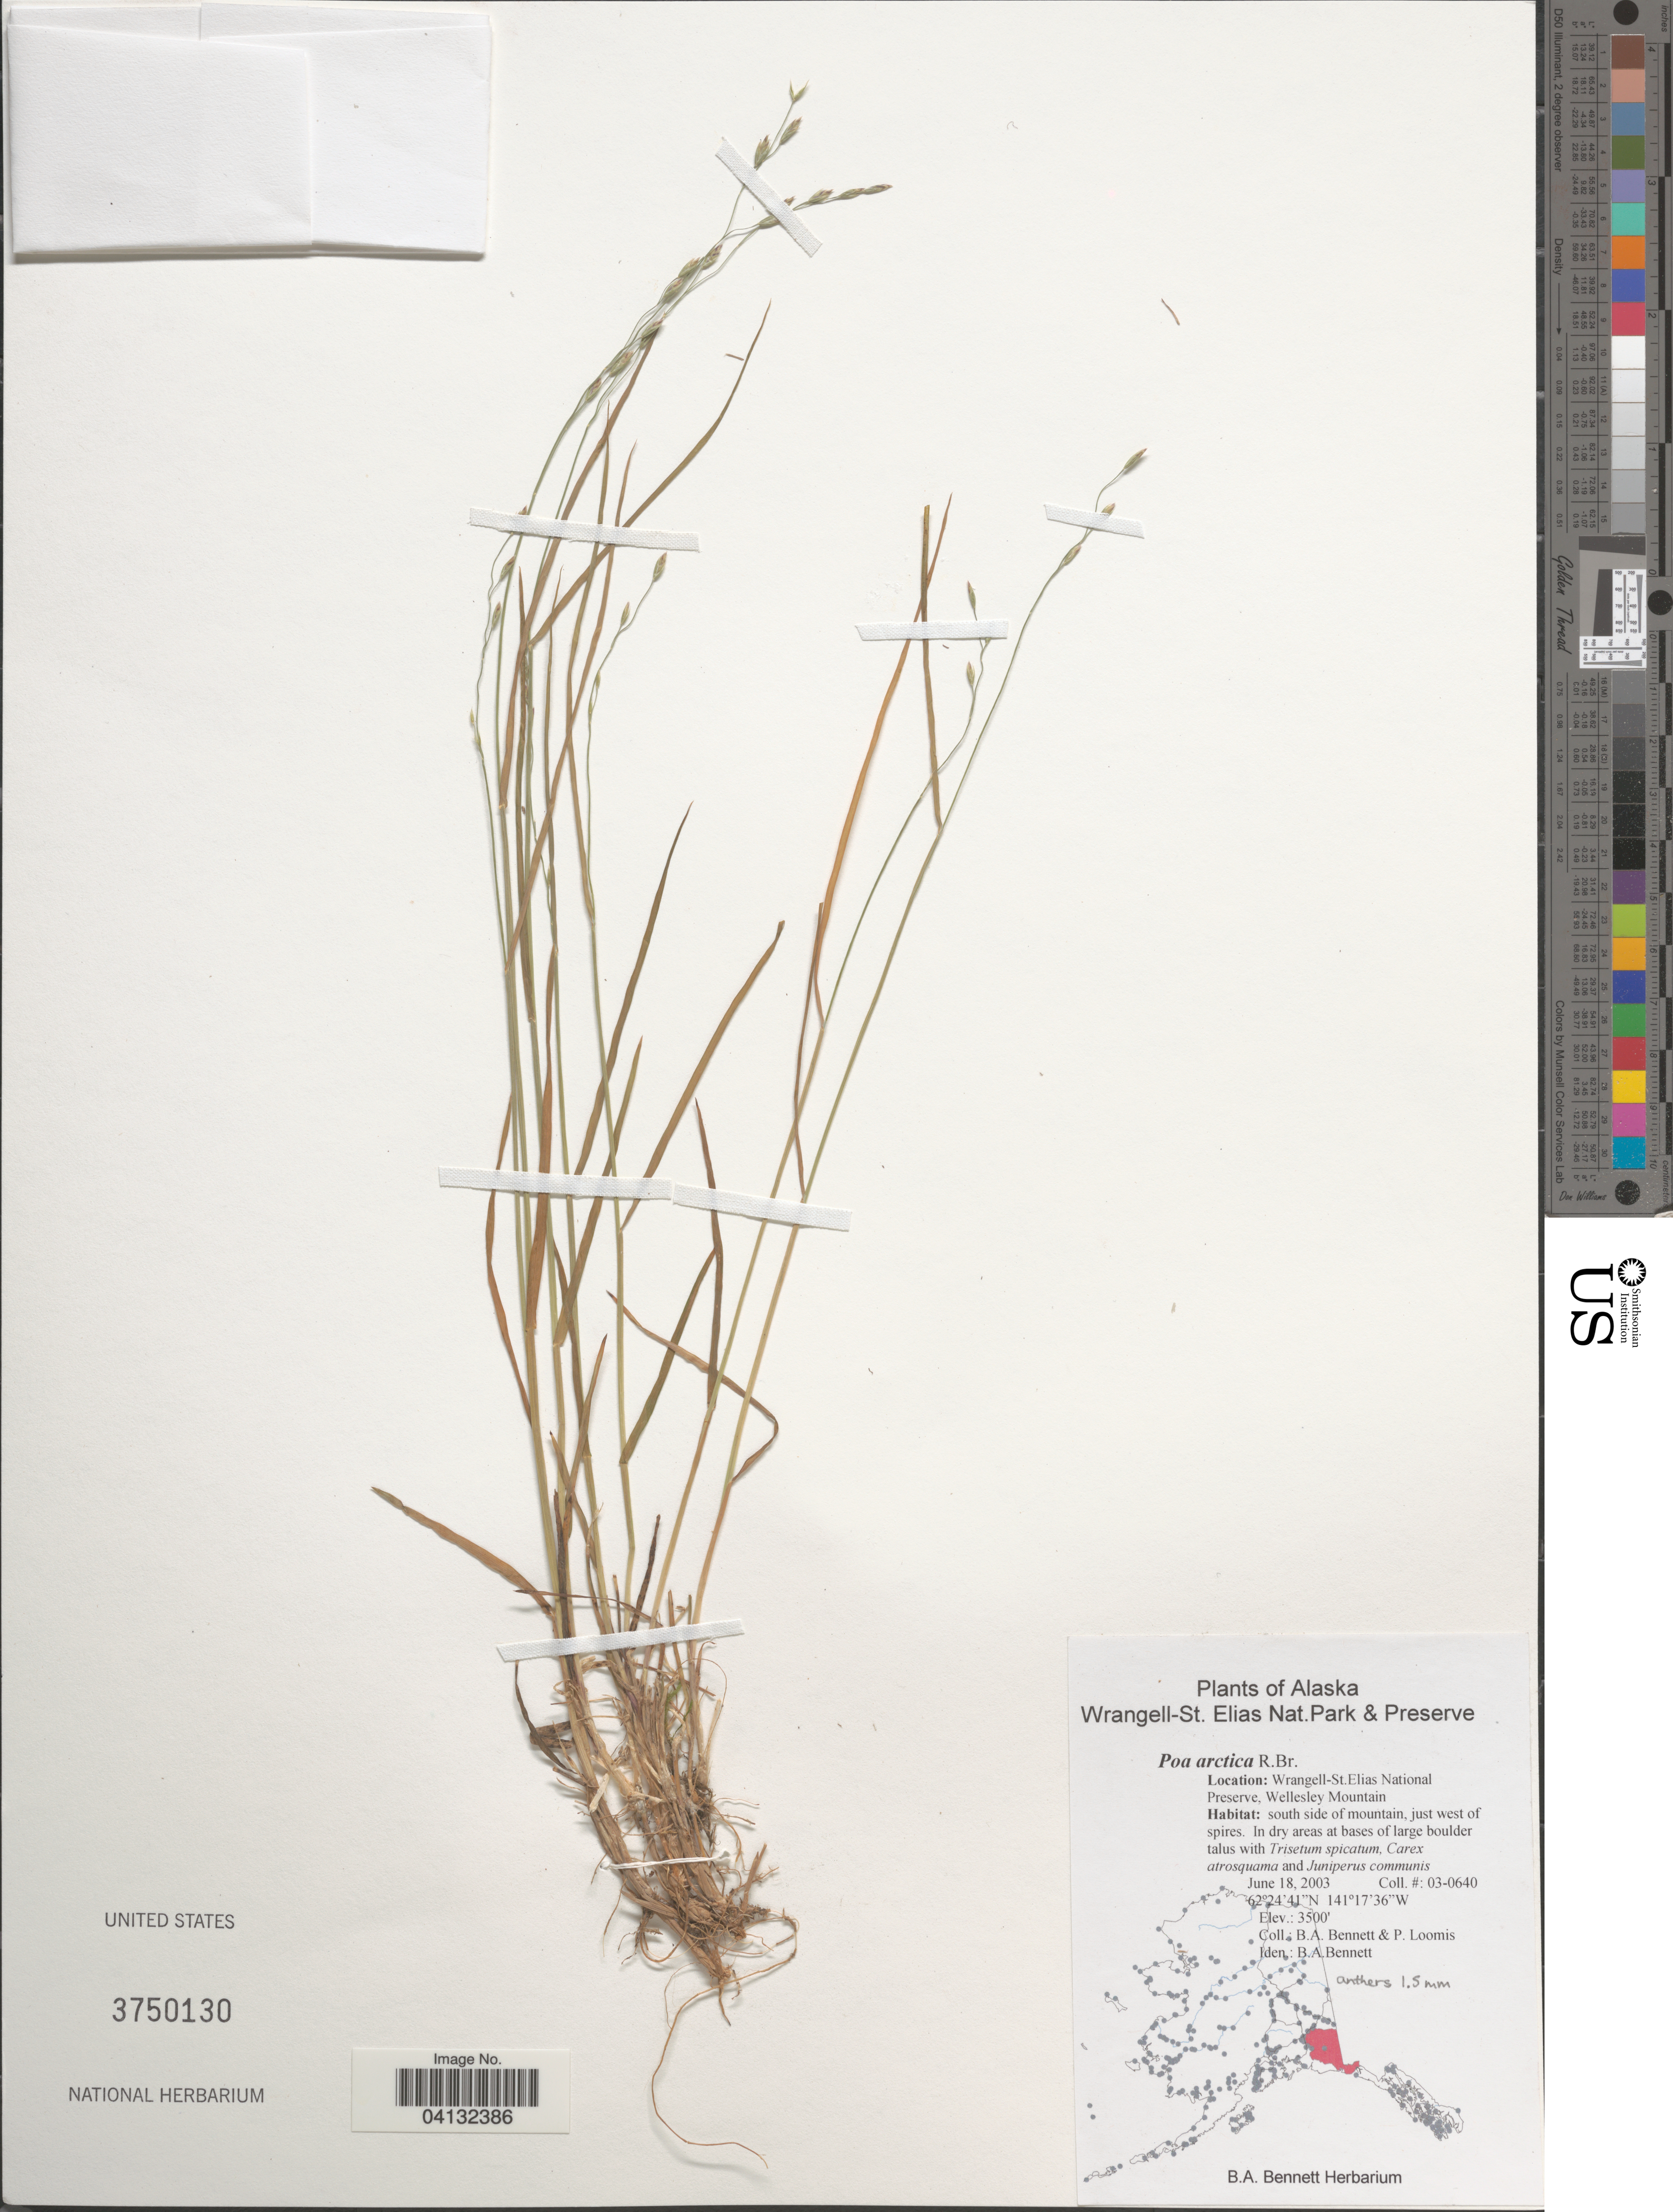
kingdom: Plantae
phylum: Tracheophyta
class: Liliopsida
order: Poales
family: Poaceae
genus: Poa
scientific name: Poa arctica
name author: R. Br.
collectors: B. A. Bennett & P. Loomis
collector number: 03-0640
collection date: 2003-06-18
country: United States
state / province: Alaska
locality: Wrangell-St. Elias National Preserve, Wellesley Mountain. South side of mountain, just west of spires.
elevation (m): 1067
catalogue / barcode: US 3750130